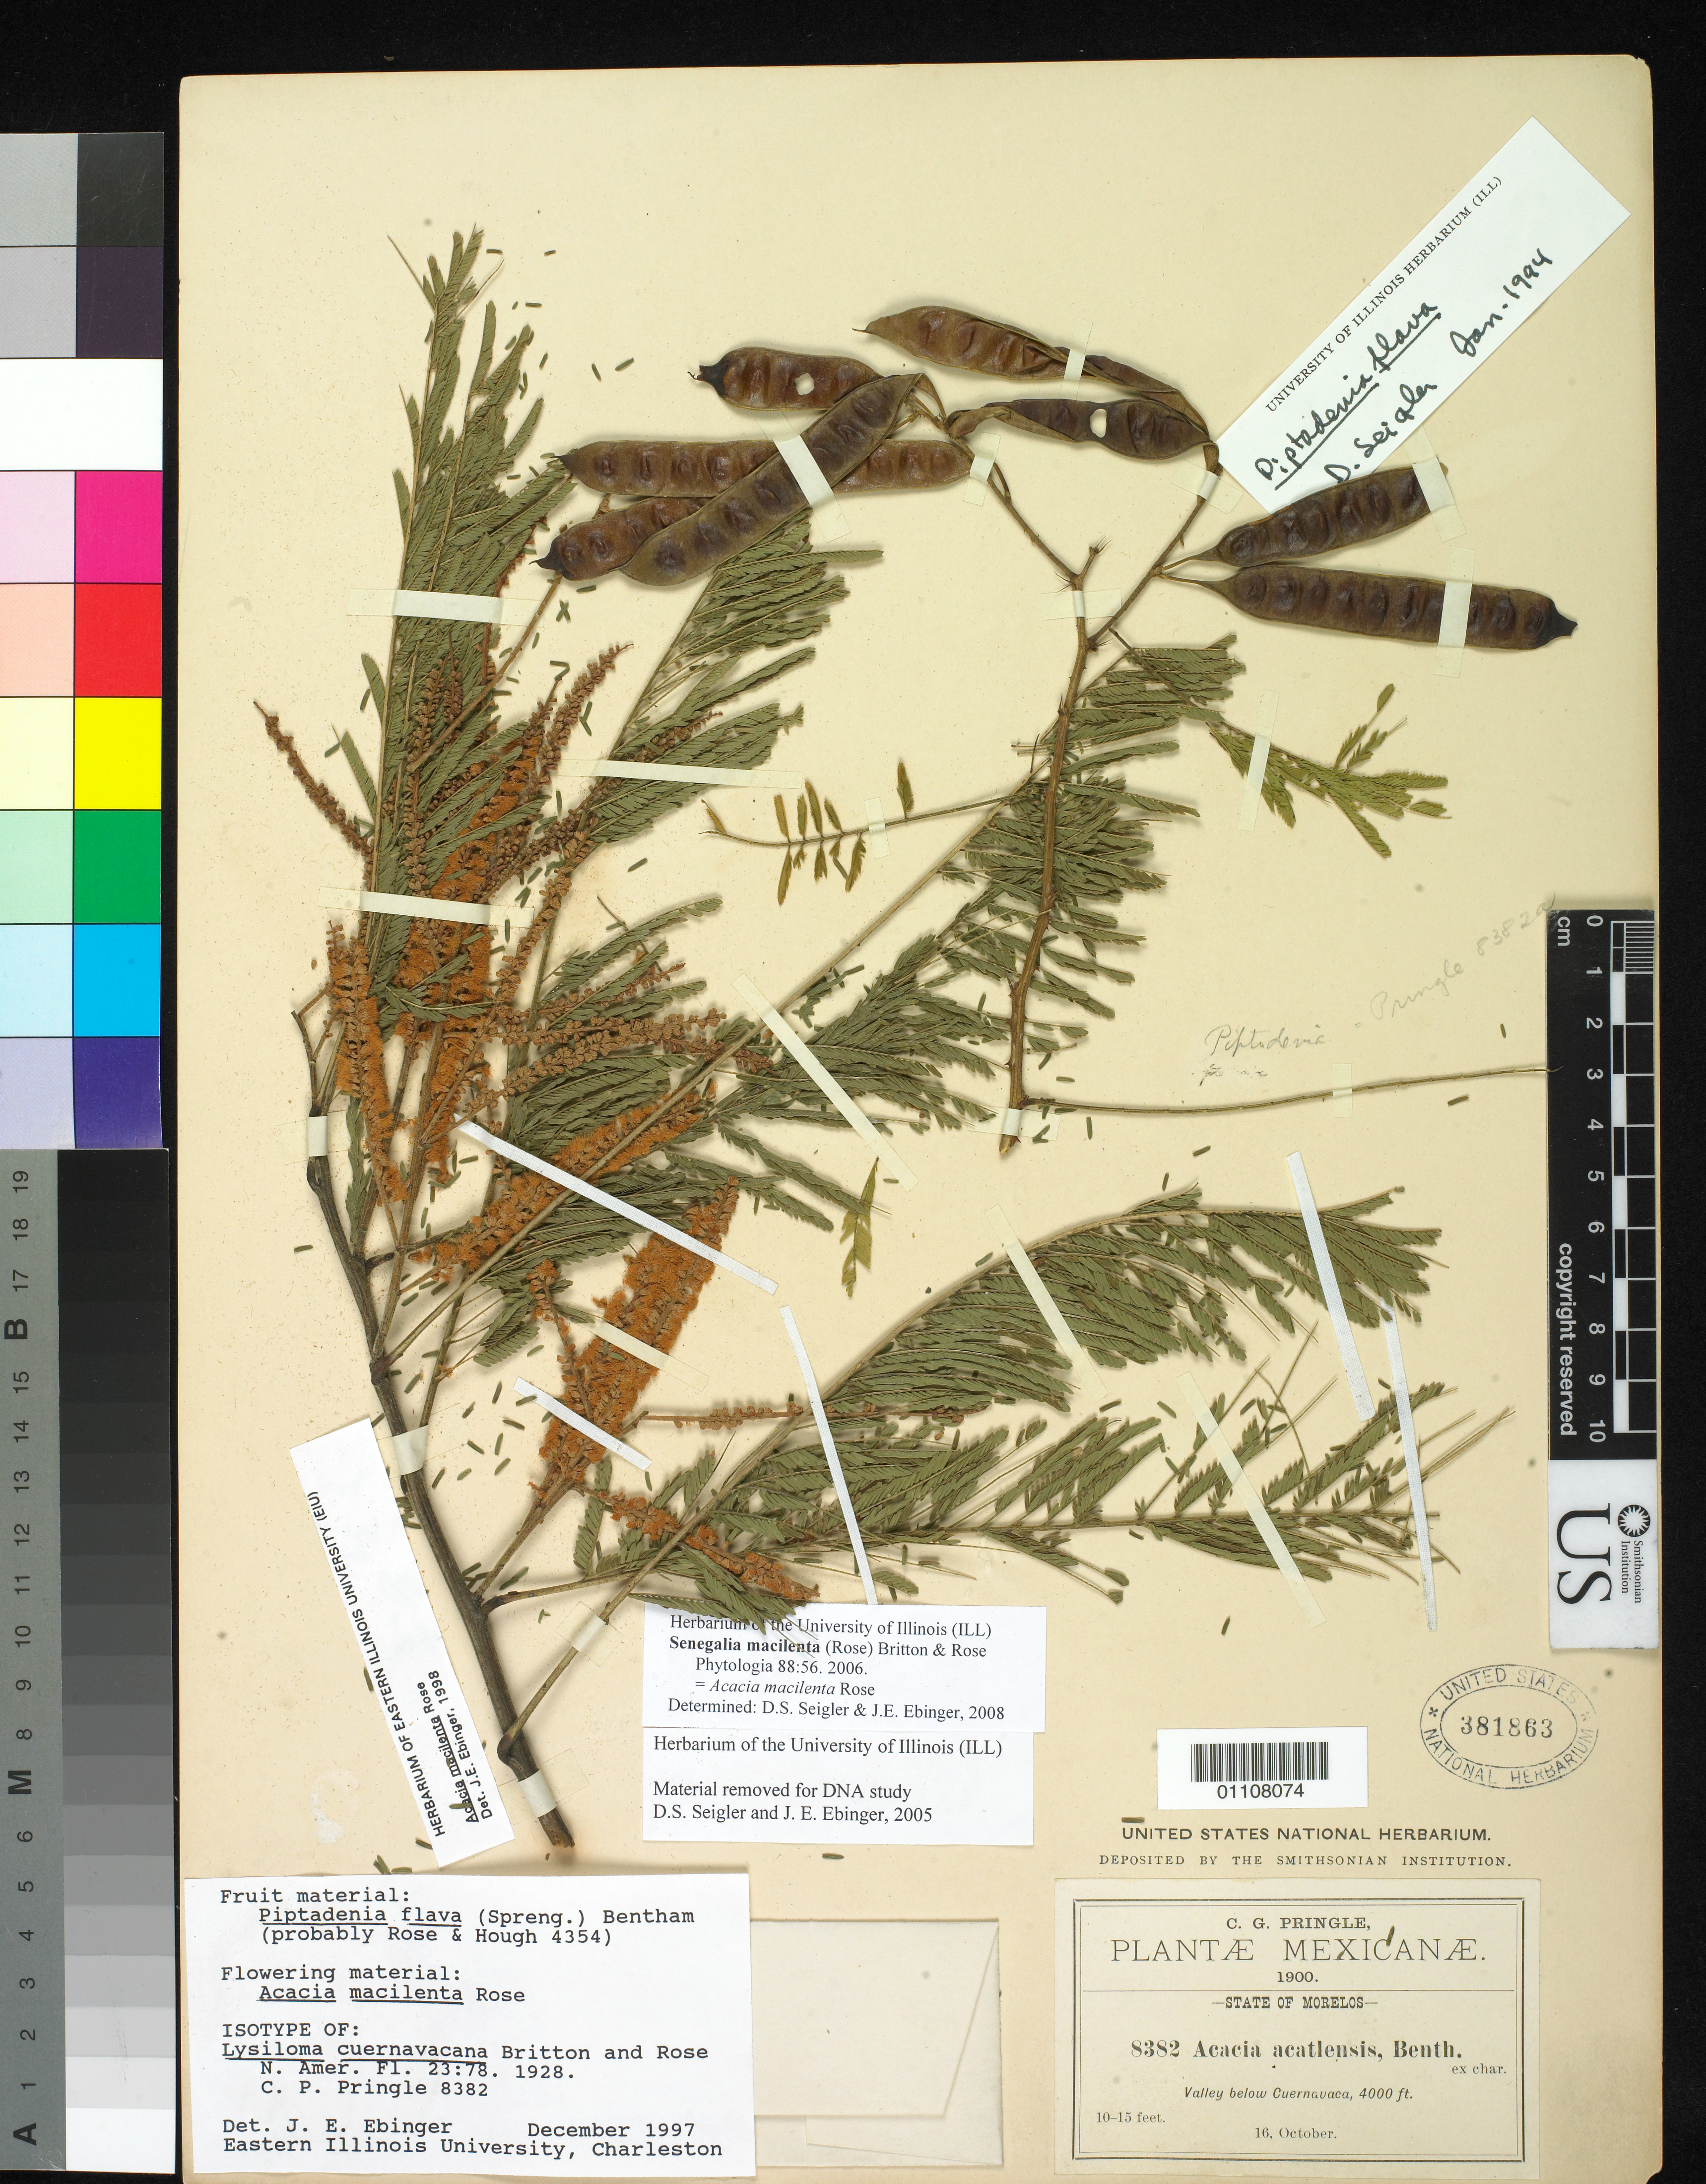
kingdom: Plantae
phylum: Tracheophyta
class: Magnoliopsida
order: Fabales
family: Fabaceae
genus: Lysiloma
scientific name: Lysiloma cuernavacanum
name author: Britton & Rose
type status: Type Collection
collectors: C. G. Pringle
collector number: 8382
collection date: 1900-10-16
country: Mexico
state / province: Morelos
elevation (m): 1219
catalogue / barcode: US 381863